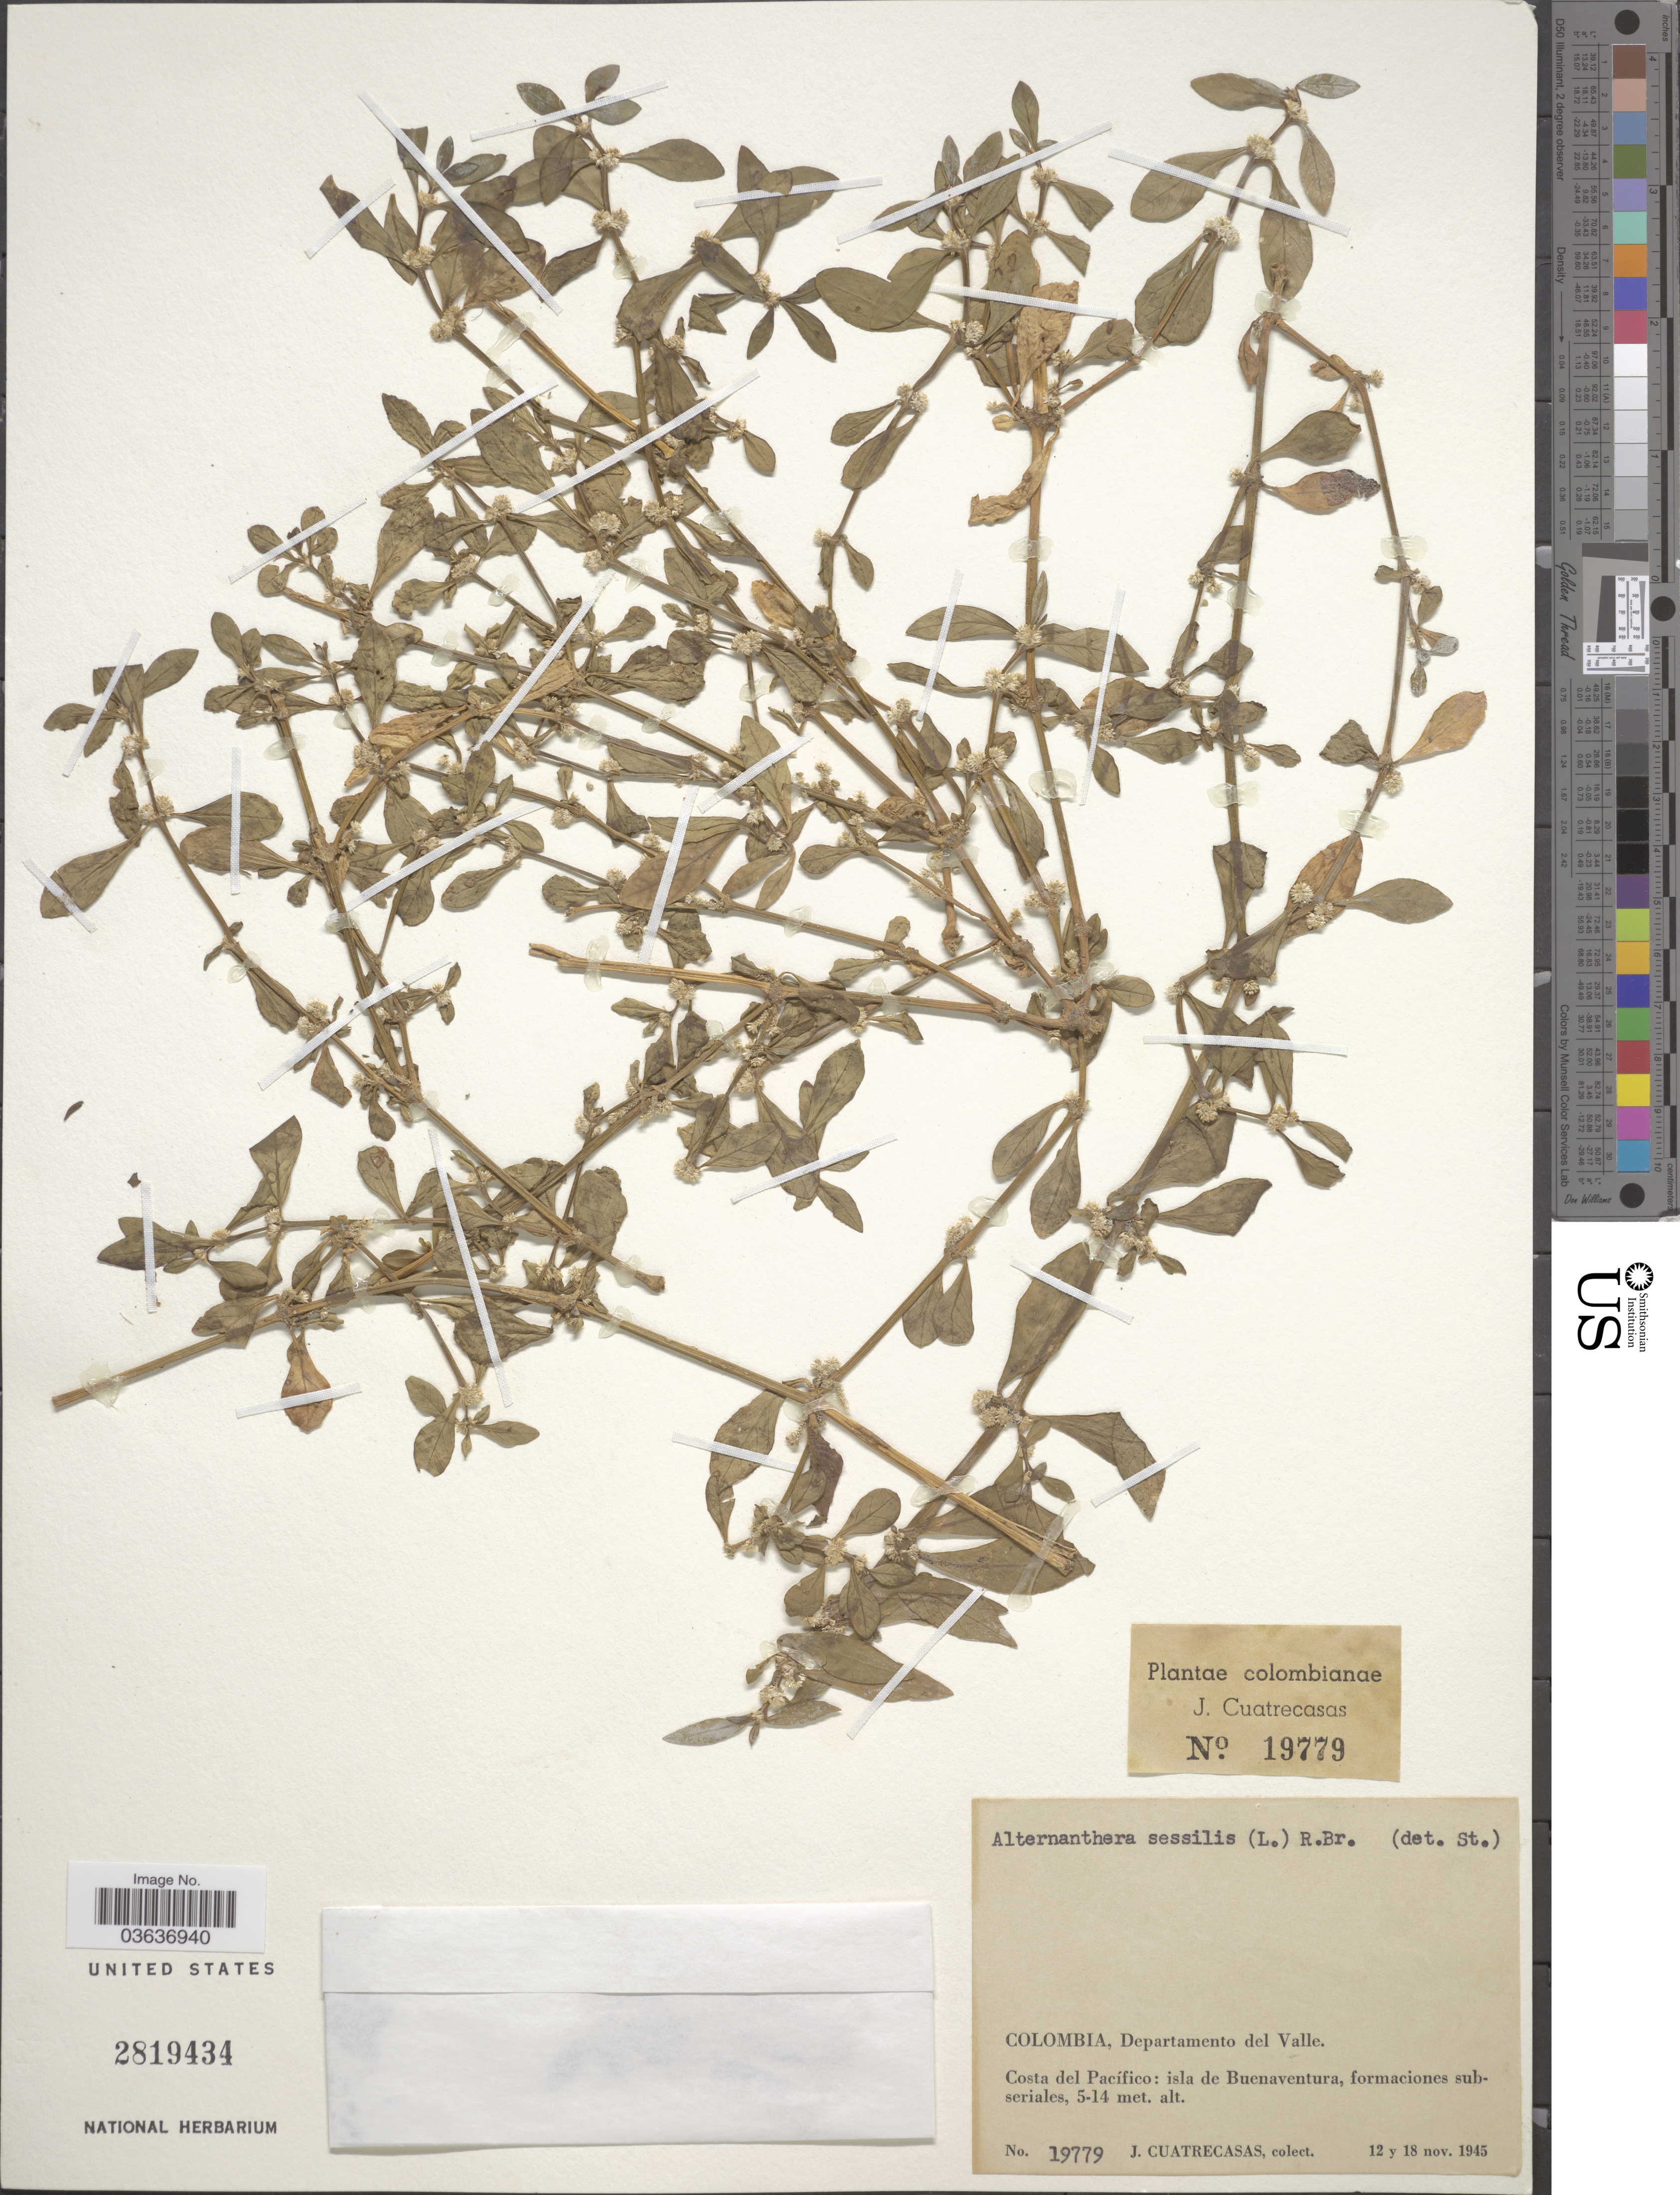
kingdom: Plantae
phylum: Tracheophyta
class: Magnoliopsida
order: Caryophyllales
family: Amaranthaceae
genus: Alternanthera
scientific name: Alternanthera sessilis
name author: (L.) DC.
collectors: J. Cuatrecasas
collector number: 19779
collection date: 1945-11-12/1945-11-18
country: Colombia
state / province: Valle del Cauca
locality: Departamento del Valle. Costa del Pacífico: isla de Buenaventura, formaciones subseriales.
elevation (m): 5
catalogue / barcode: US 2819434